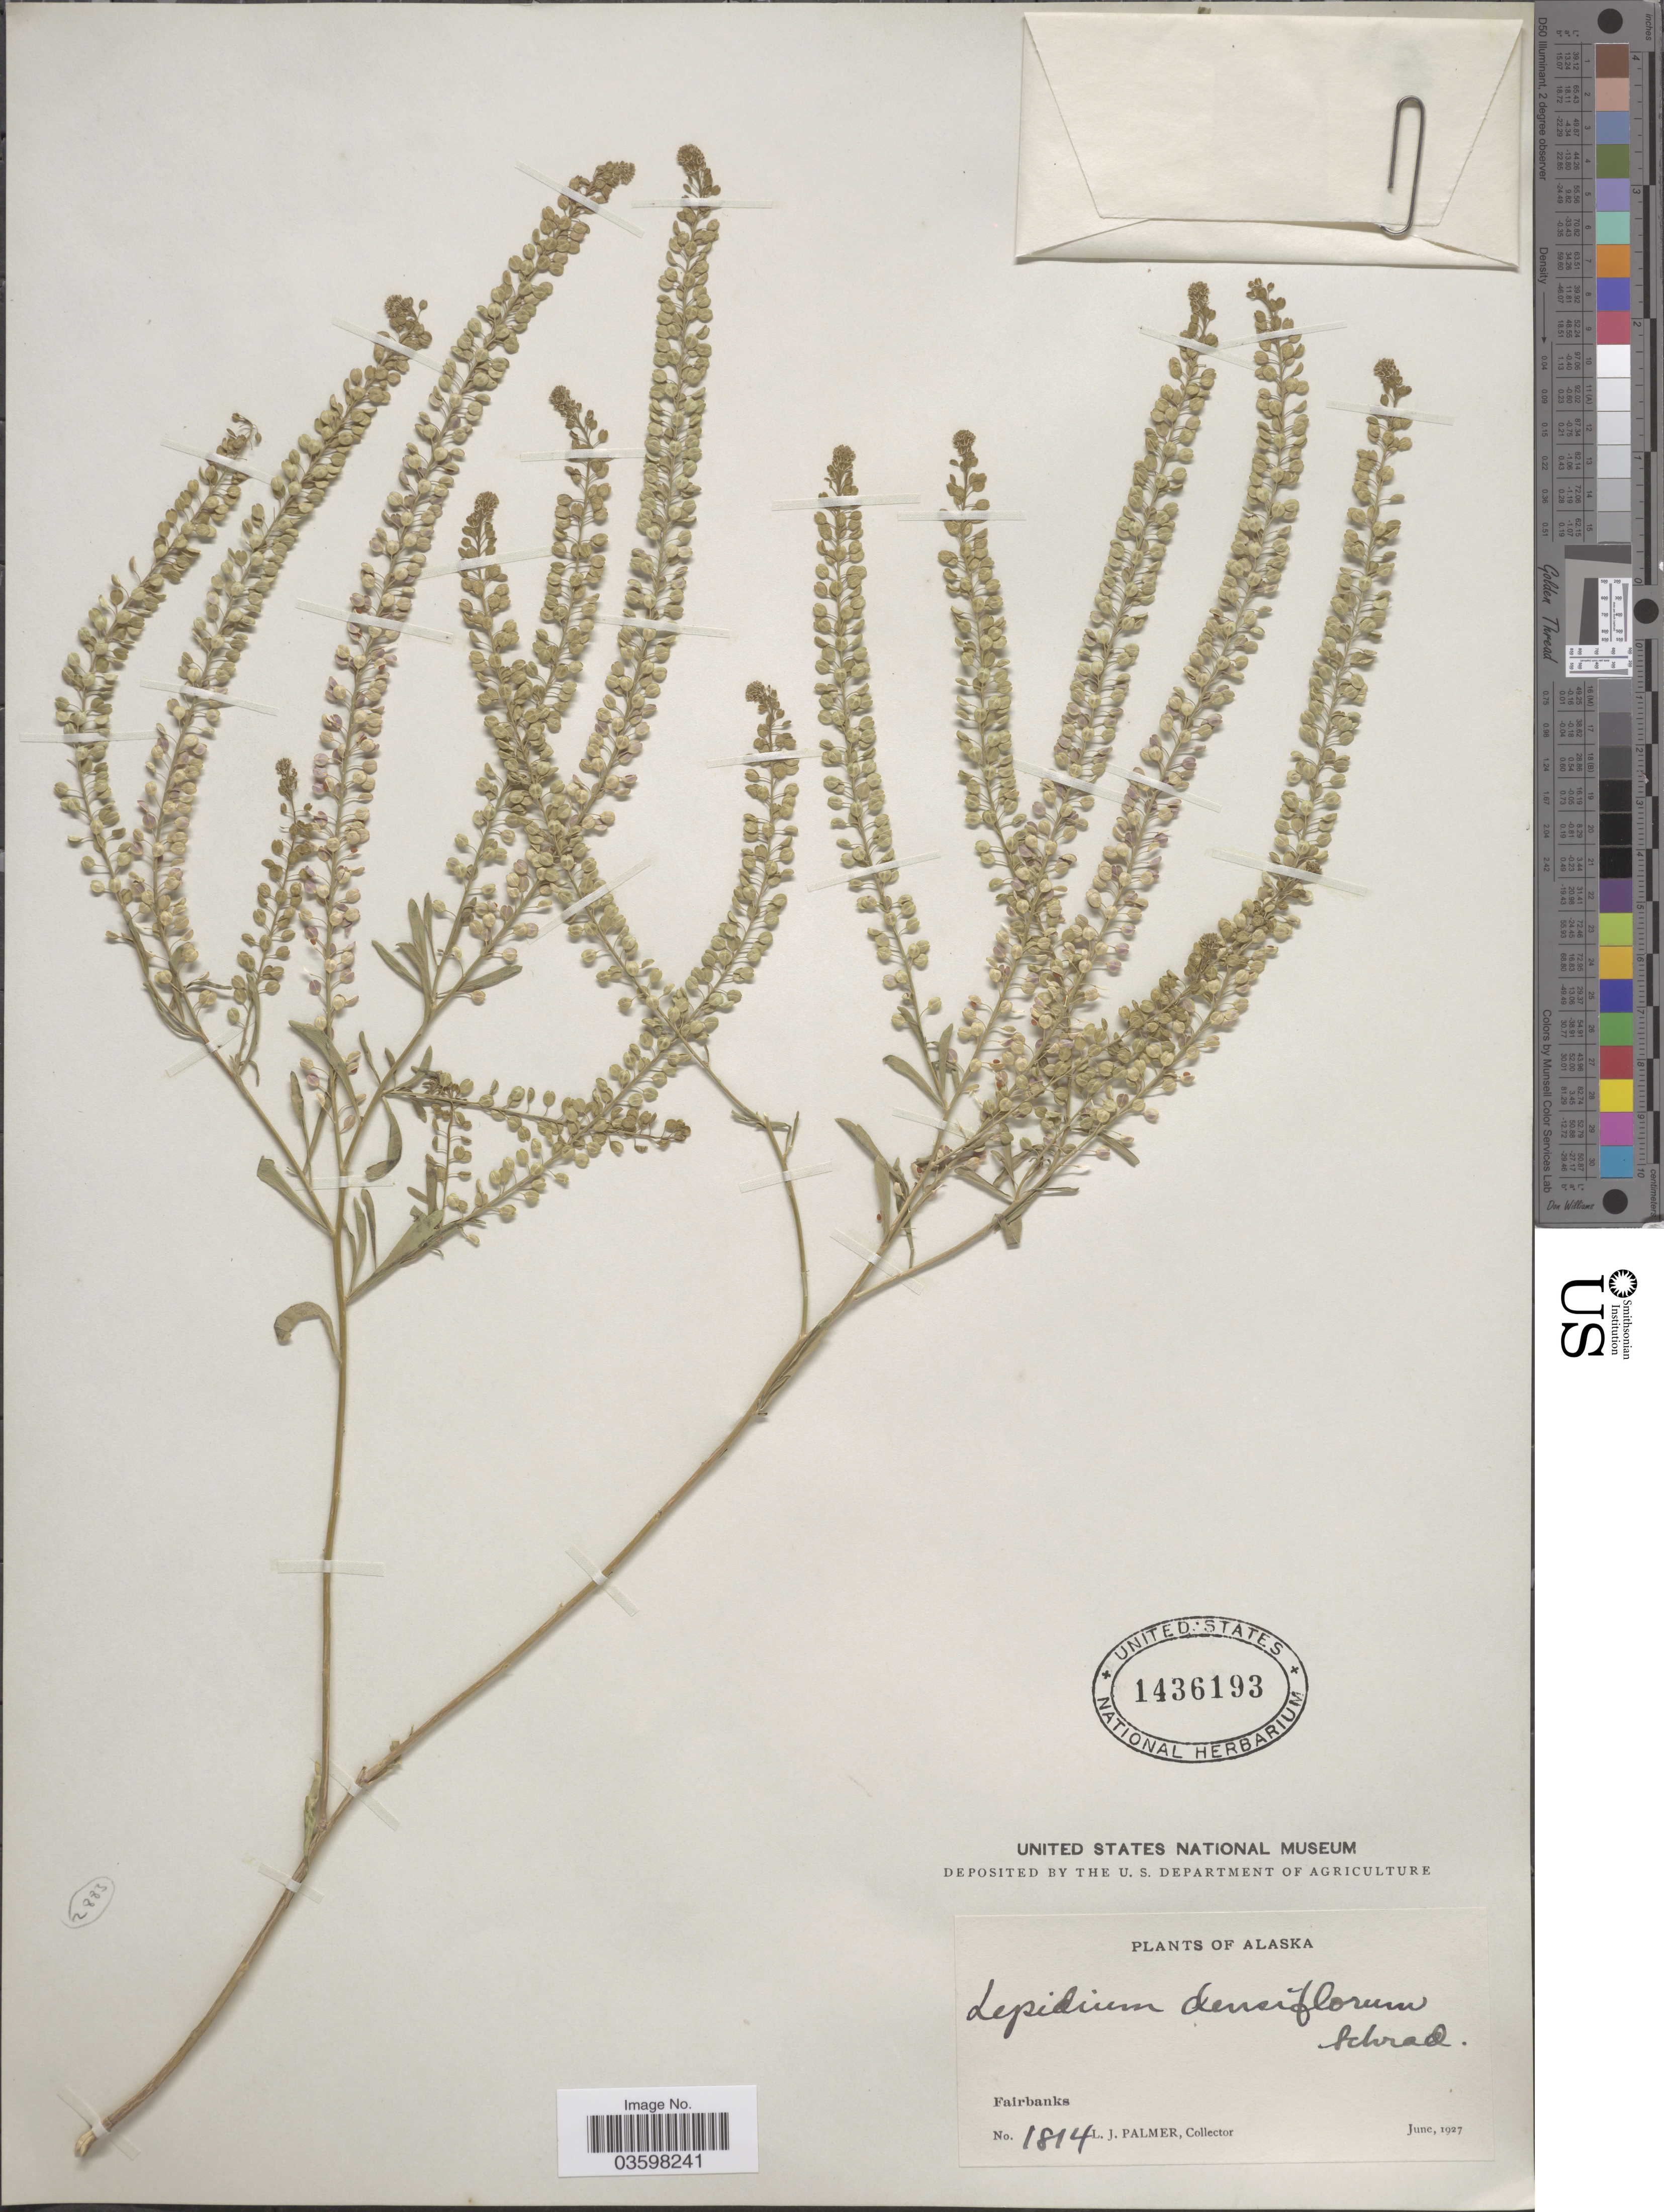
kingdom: Plantae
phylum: Tracheophyta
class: Magnoliopsida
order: Brassicales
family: Brassicaceae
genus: Lepidium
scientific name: Lepidium densiflorum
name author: Schrad.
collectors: L. J. Palmer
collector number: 1814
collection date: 1927-06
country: United States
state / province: Alaska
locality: Fairbanks.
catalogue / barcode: US 1436193